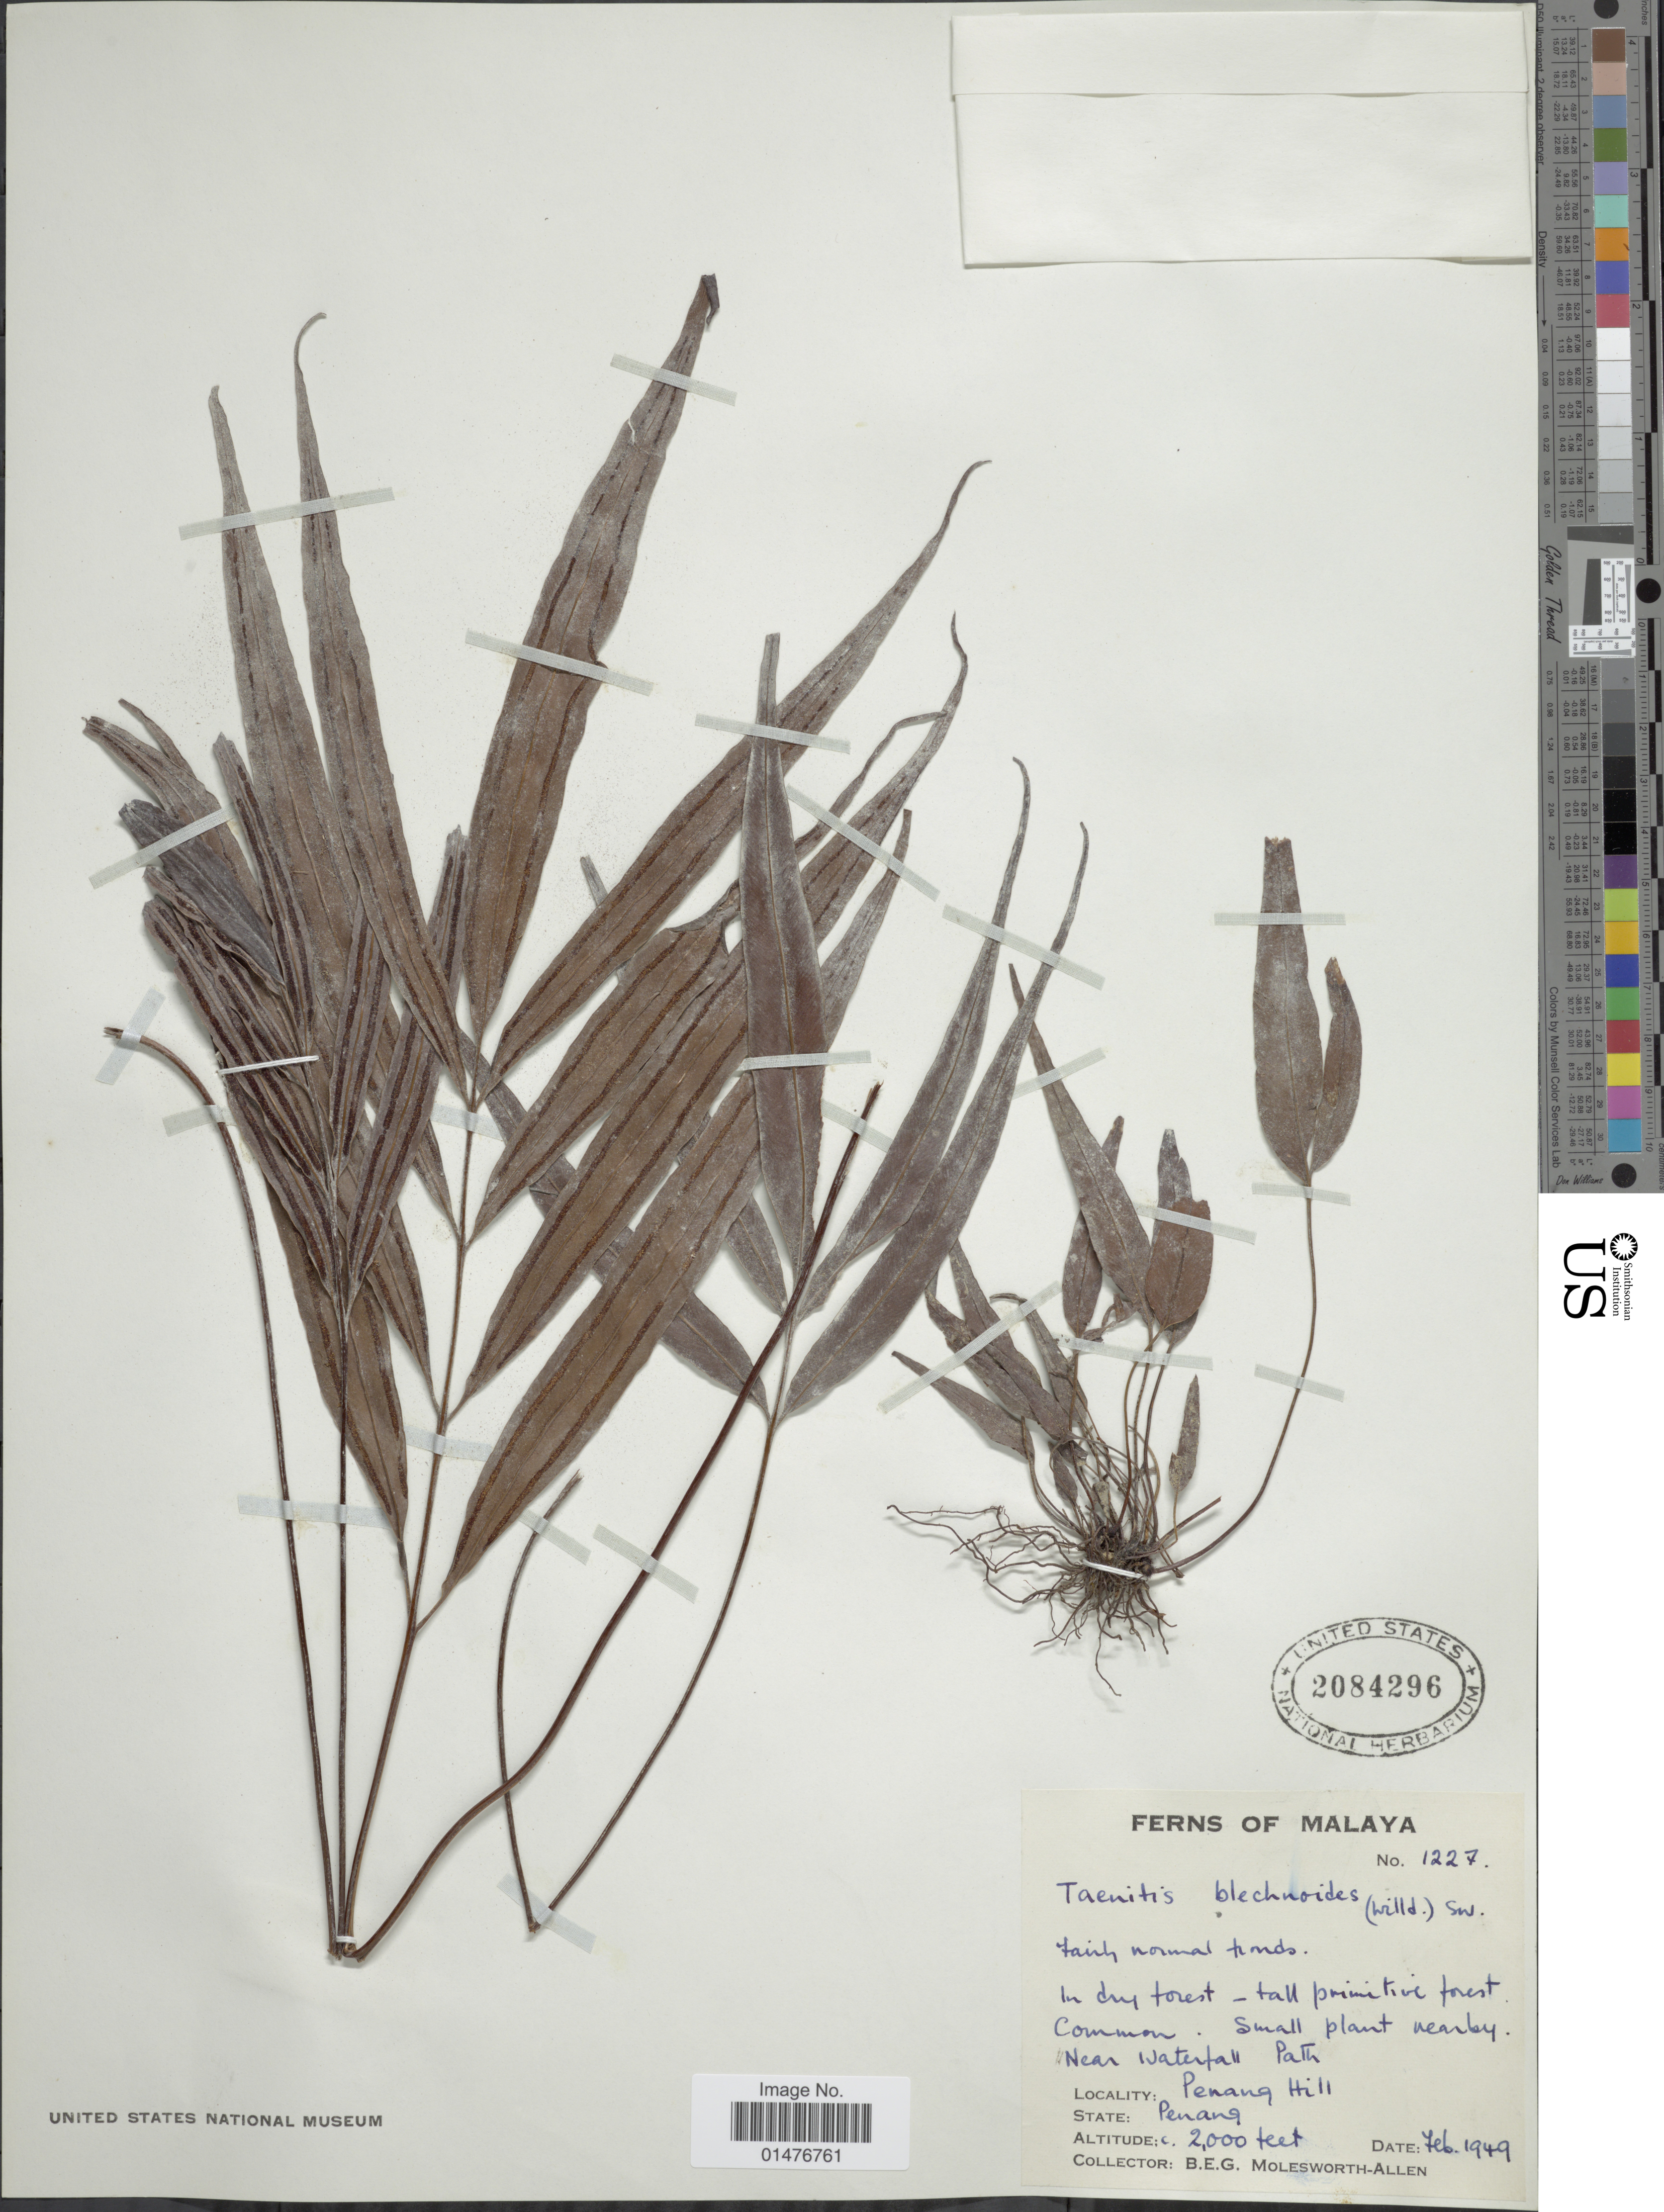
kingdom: Plantae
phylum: Tracheophyta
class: Polypodiopsida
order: Polypodiales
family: Pteridaceae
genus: Taenitis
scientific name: Taenitis blechnoides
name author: (Willd.) Sw.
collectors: B. E. G. Molesworth-Allen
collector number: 1227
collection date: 1949-02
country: Malaysia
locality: Penang, Penang hill, Malaya.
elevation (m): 610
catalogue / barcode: US 2084296